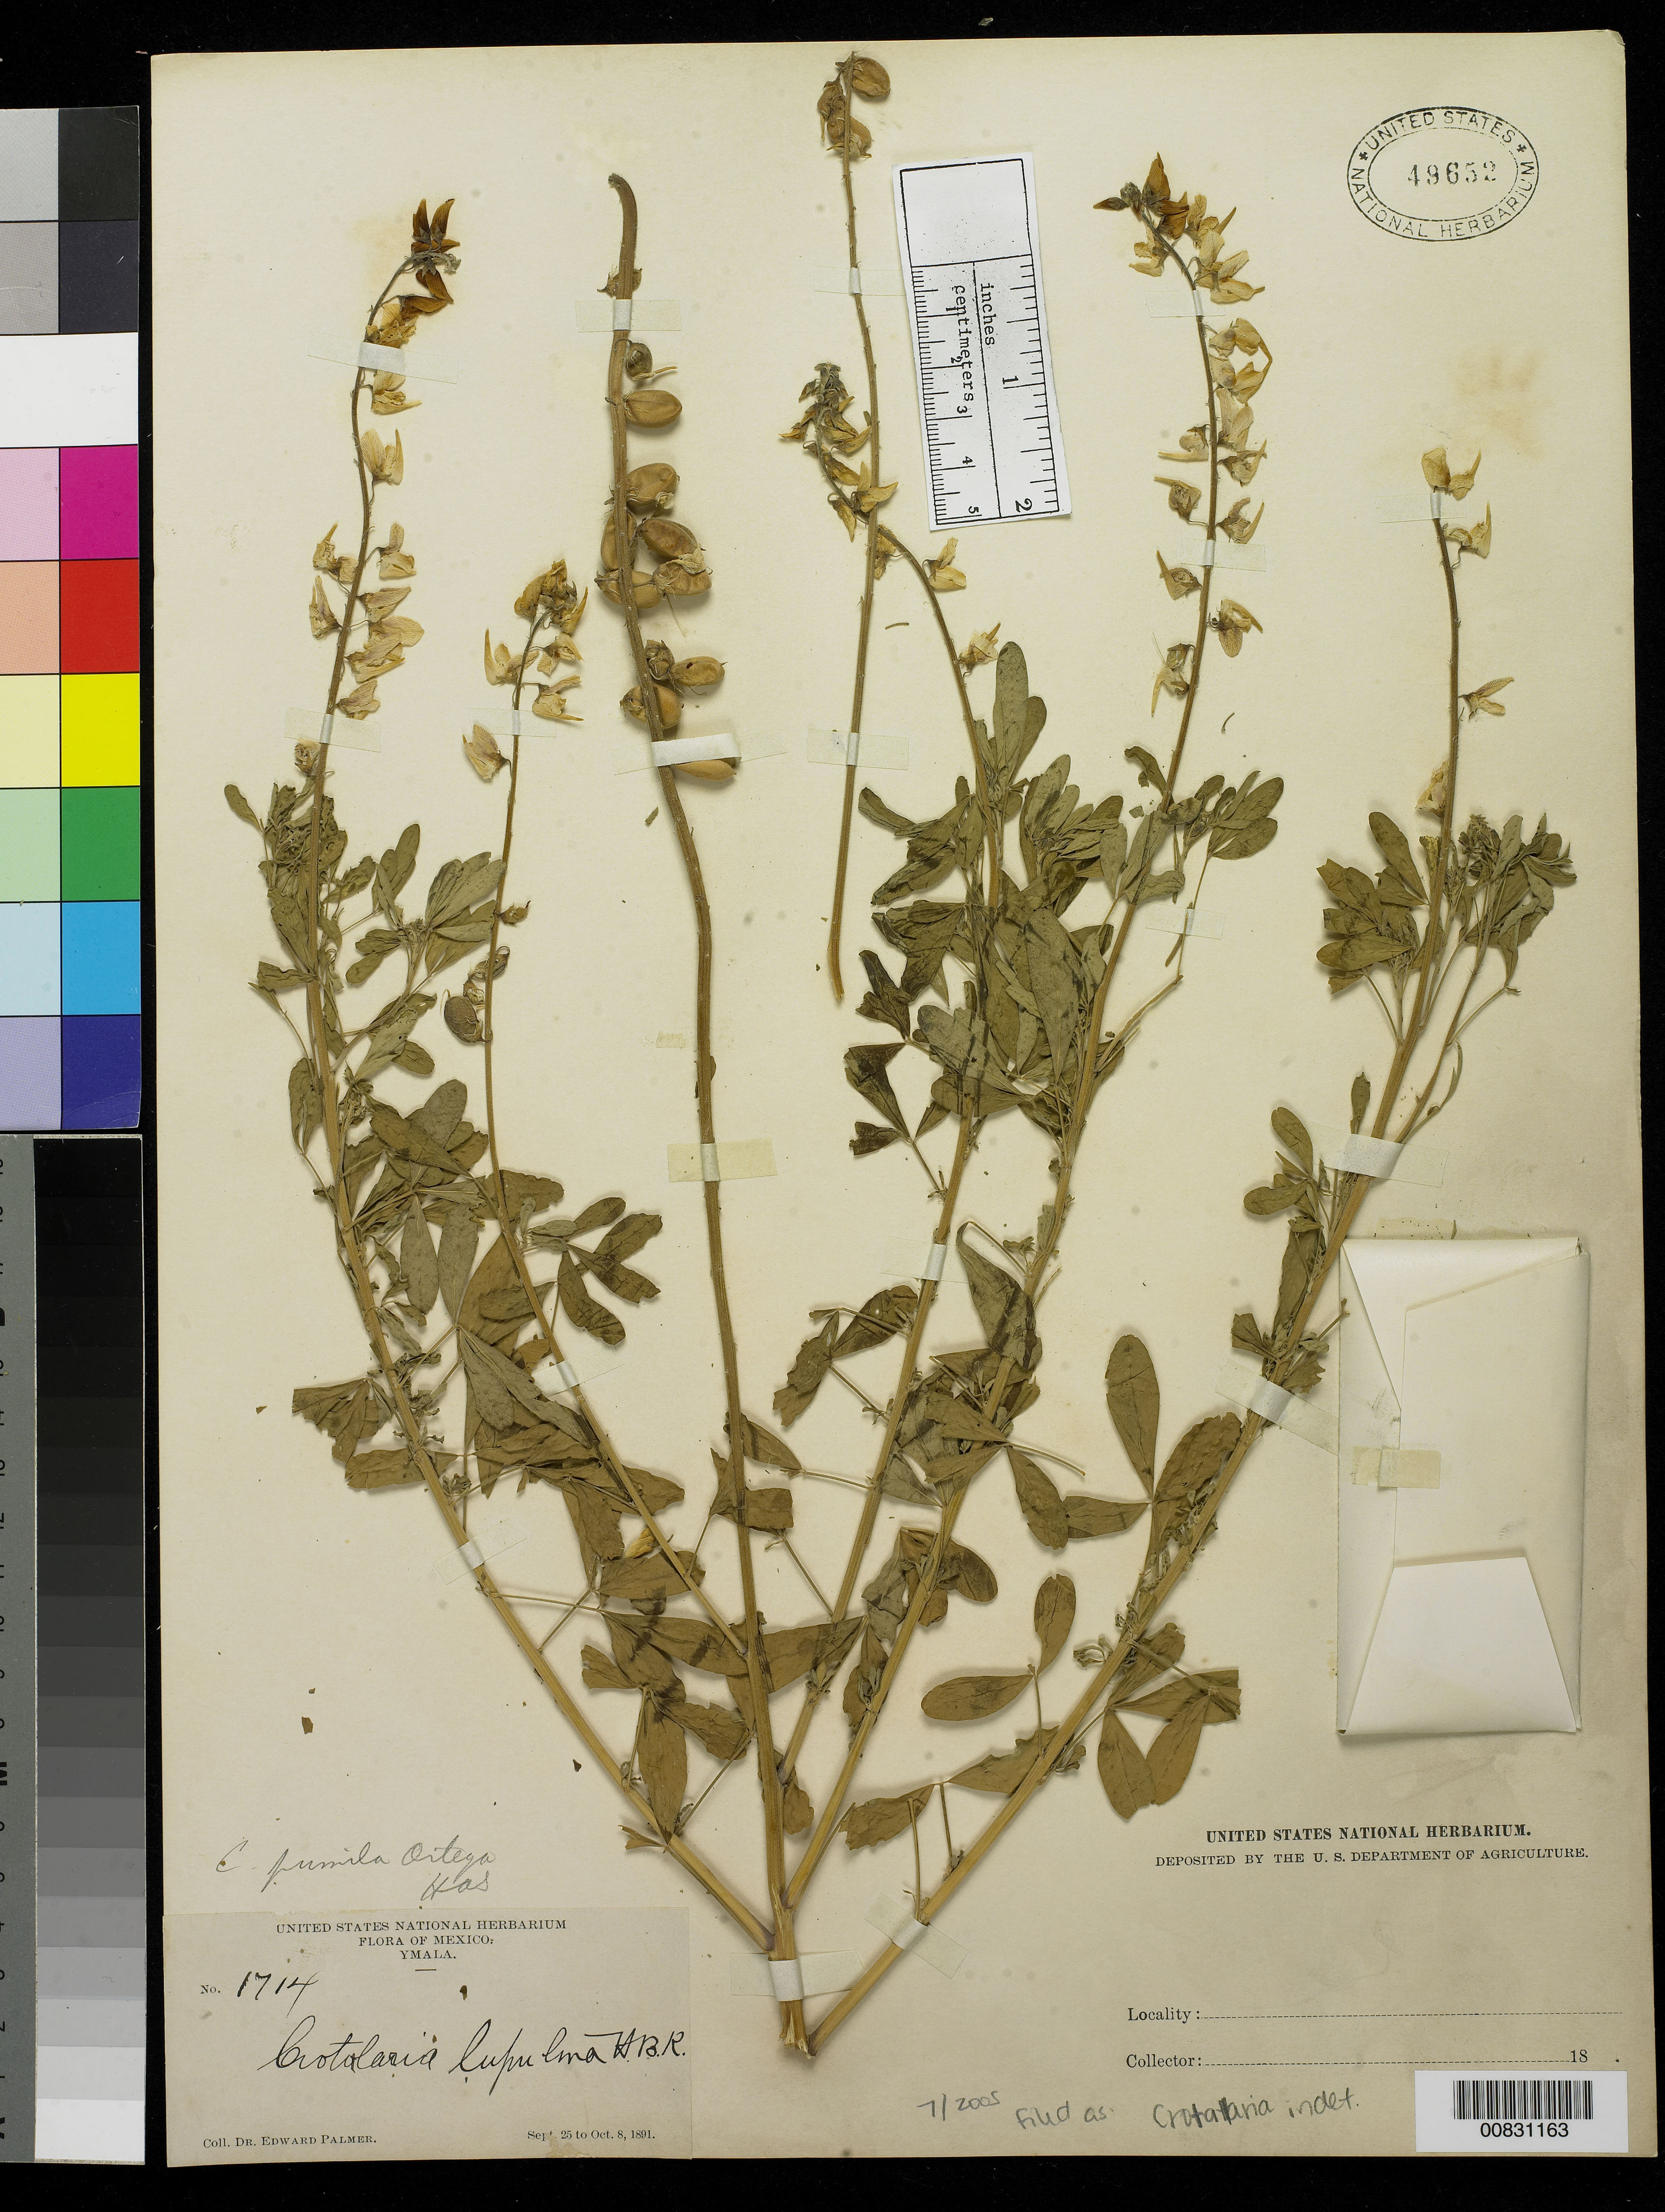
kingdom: Plantae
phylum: Tracheophyta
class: Magnoliopsida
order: Fabales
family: Fabaceae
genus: Crotalaria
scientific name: Crotalaria sp.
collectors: E. Palmer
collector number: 1714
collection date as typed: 25 Sep 1891 to 08 Oct 1891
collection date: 1891-09-25/1891-10-08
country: Mexico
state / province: Sinaloa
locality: Ymala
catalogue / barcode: US 49652